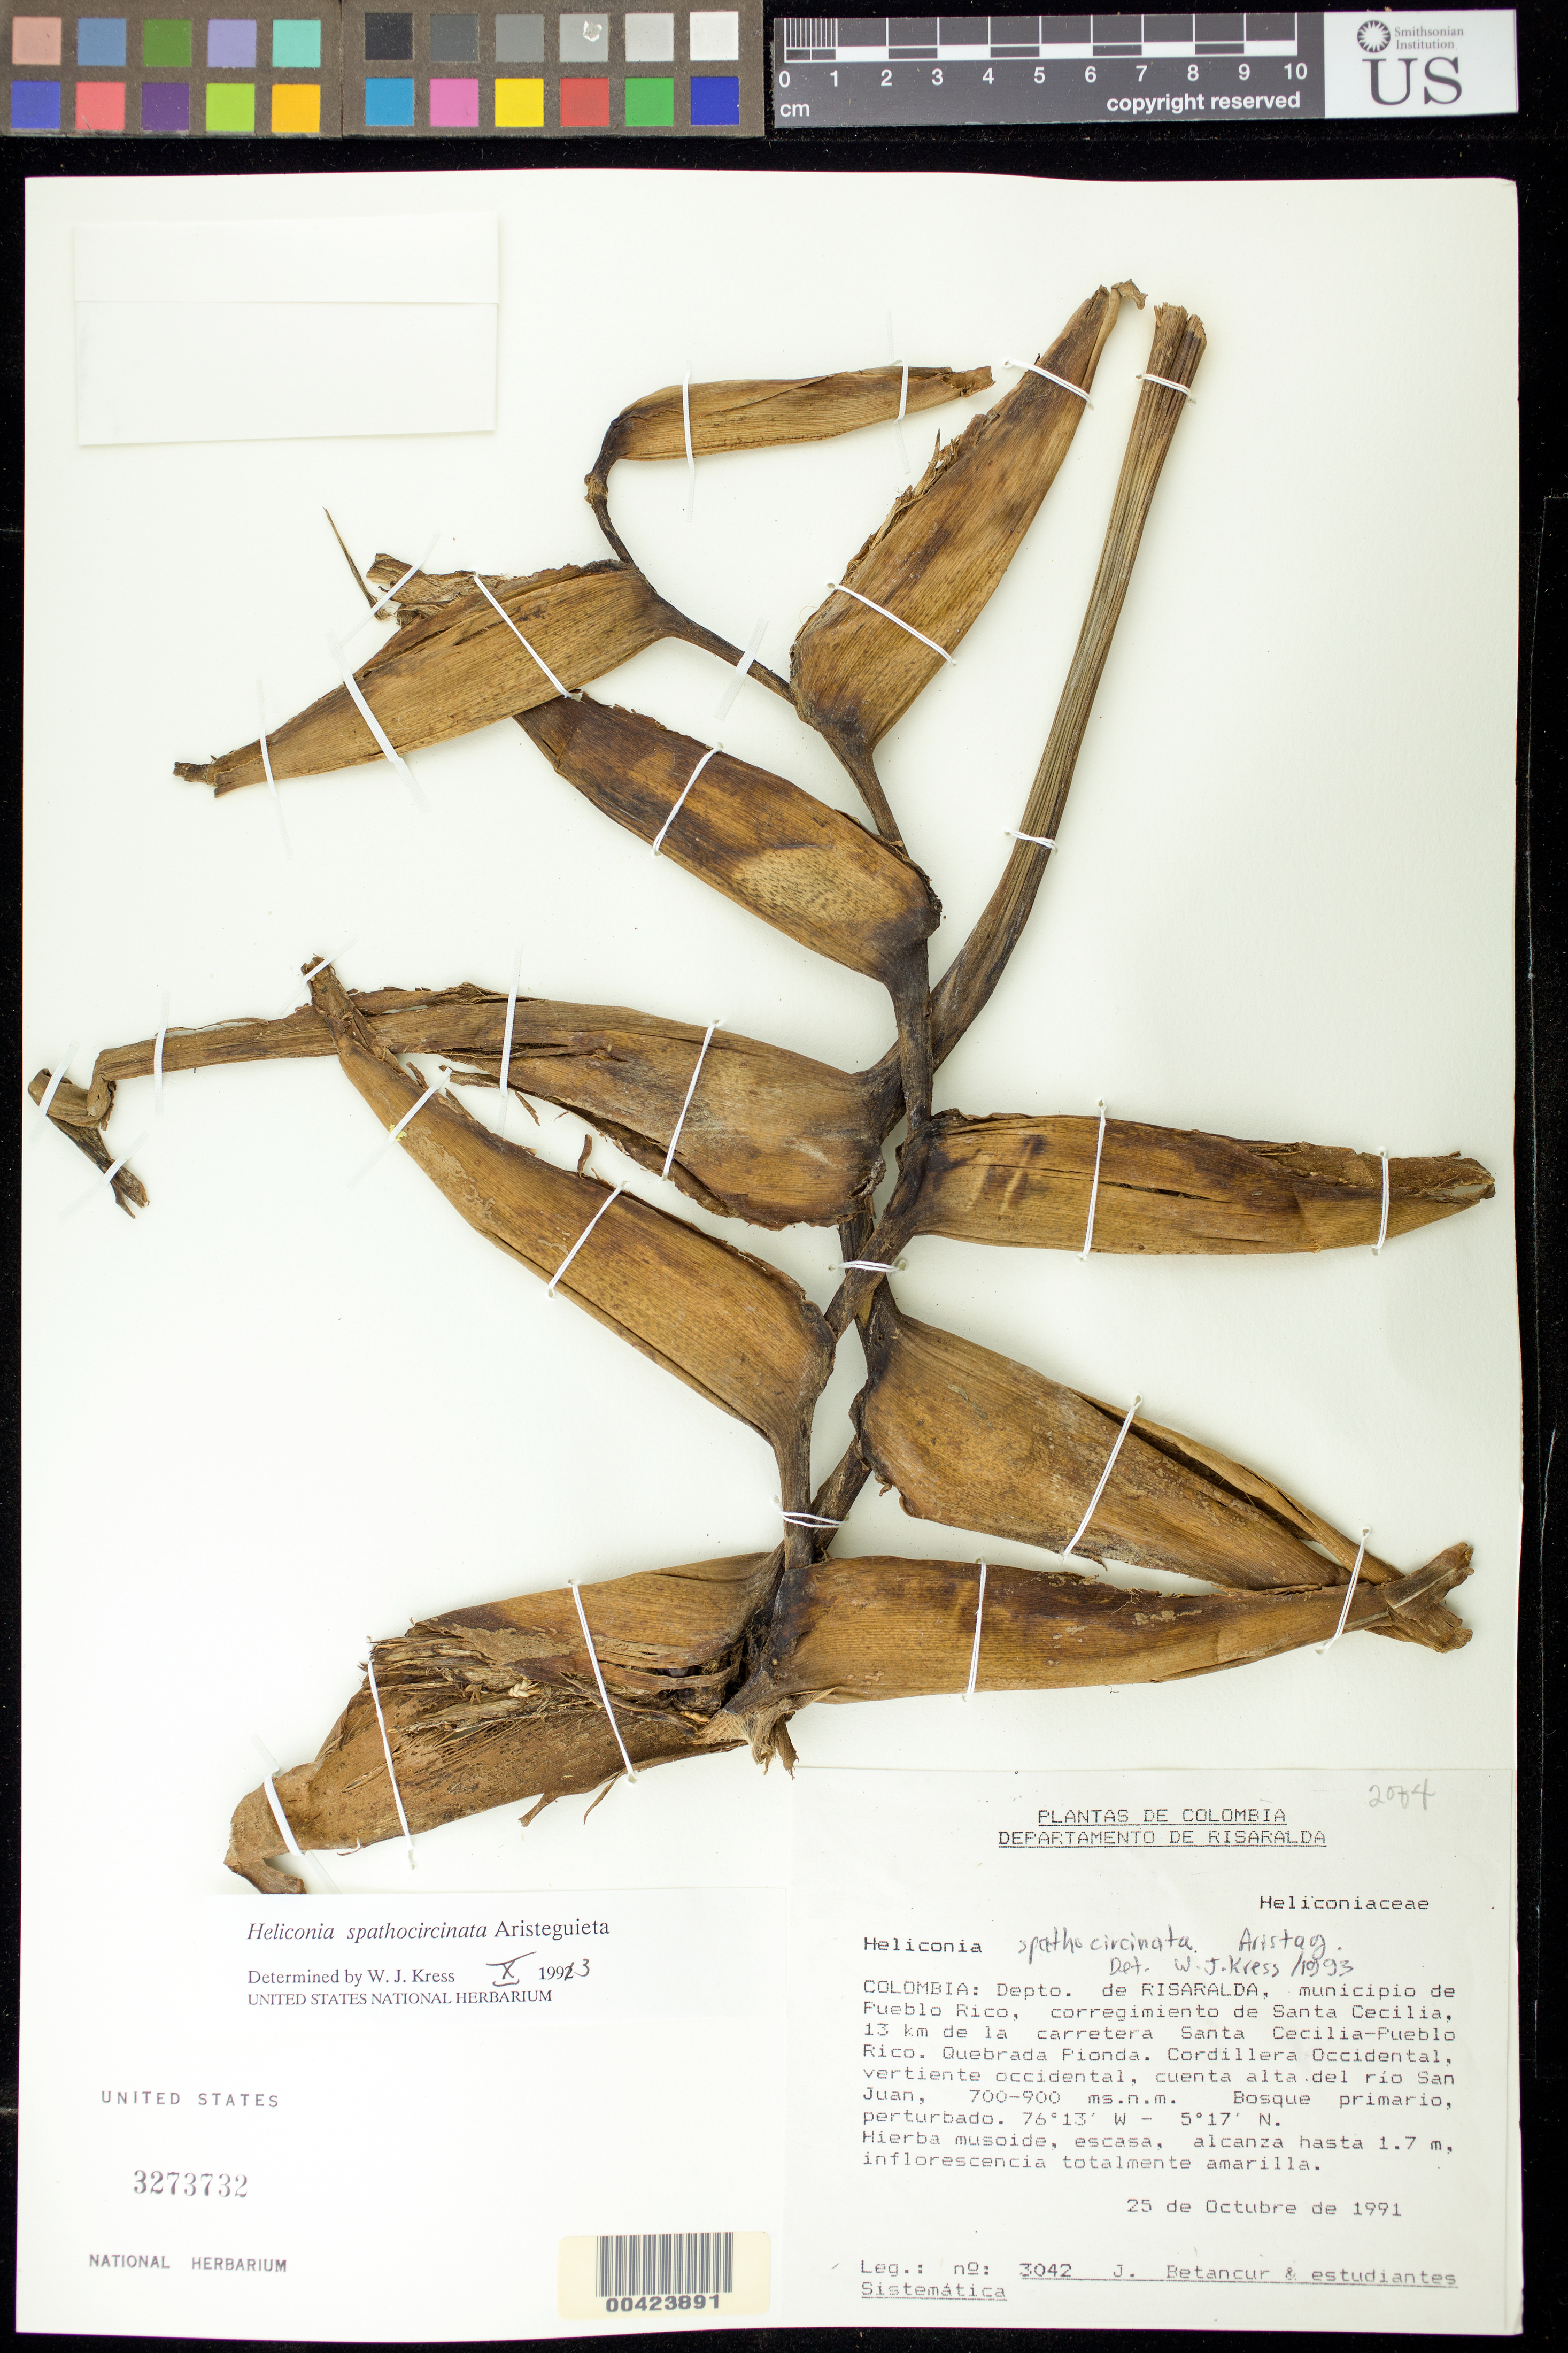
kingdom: Plantae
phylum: Tracheophyta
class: Liliopsida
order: Zingiberales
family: Heliconiaceae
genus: Heliconia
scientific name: Heliconia spathocircinata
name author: Aristeg.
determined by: Kress, W. J., (US), Smithsonian Institution - National Museum of Natural History (UNITED STATES)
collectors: J. C. Betancur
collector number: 3042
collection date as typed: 25 Oct 1991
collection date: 1991-10-25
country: Colombia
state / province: Risaralda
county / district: Pueblo Rico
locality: Corregimento de Santa Cecilia; Quebrada Pionda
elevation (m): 700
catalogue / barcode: US 3273732